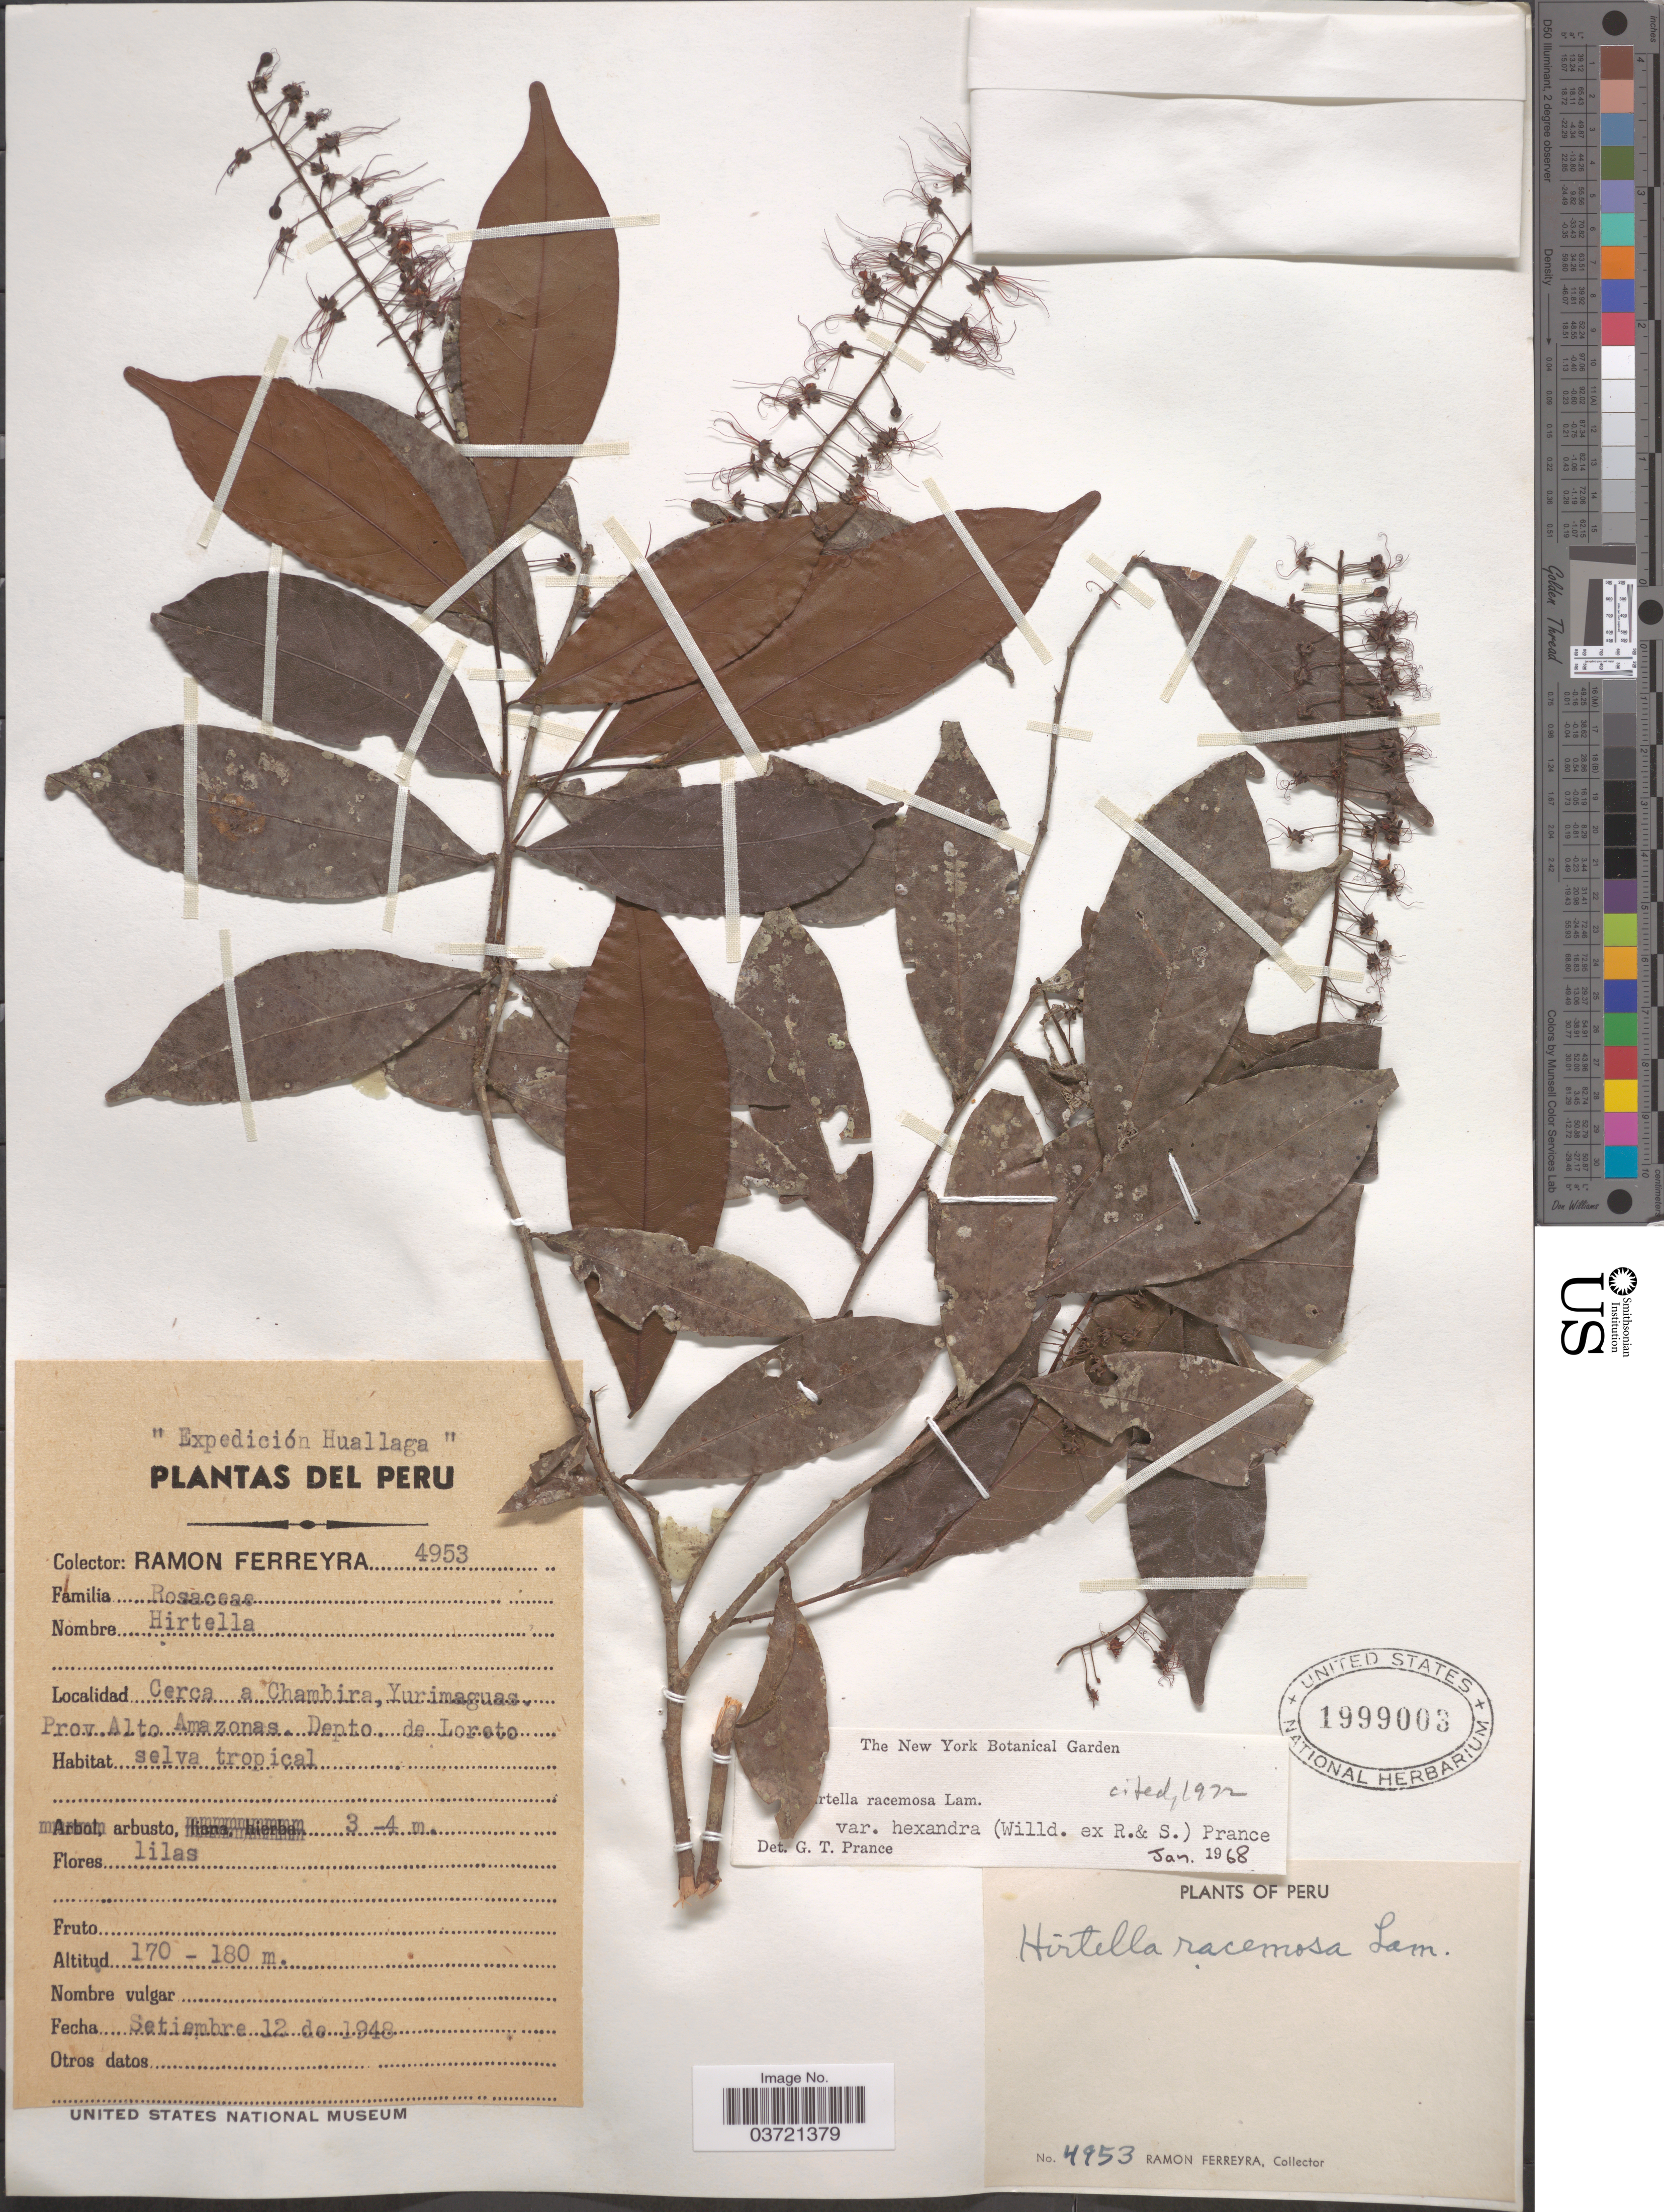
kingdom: Plantae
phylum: Tracheophyta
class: Magnoliopsida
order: Malpighiales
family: Chrysobalanaceae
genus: Hirtella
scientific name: Hirtella racemosa var. hexandra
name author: (Willd. ex Roem. & Schult.) Prance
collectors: R. A. Ferreyra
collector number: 4953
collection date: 1948-09-12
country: Peru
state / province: Loreto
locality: Cerca a Chambira, Yurimaguas. Prov. Alto Amazonas. Depto. de Loreto.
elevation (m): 170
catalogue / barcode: US 1999003